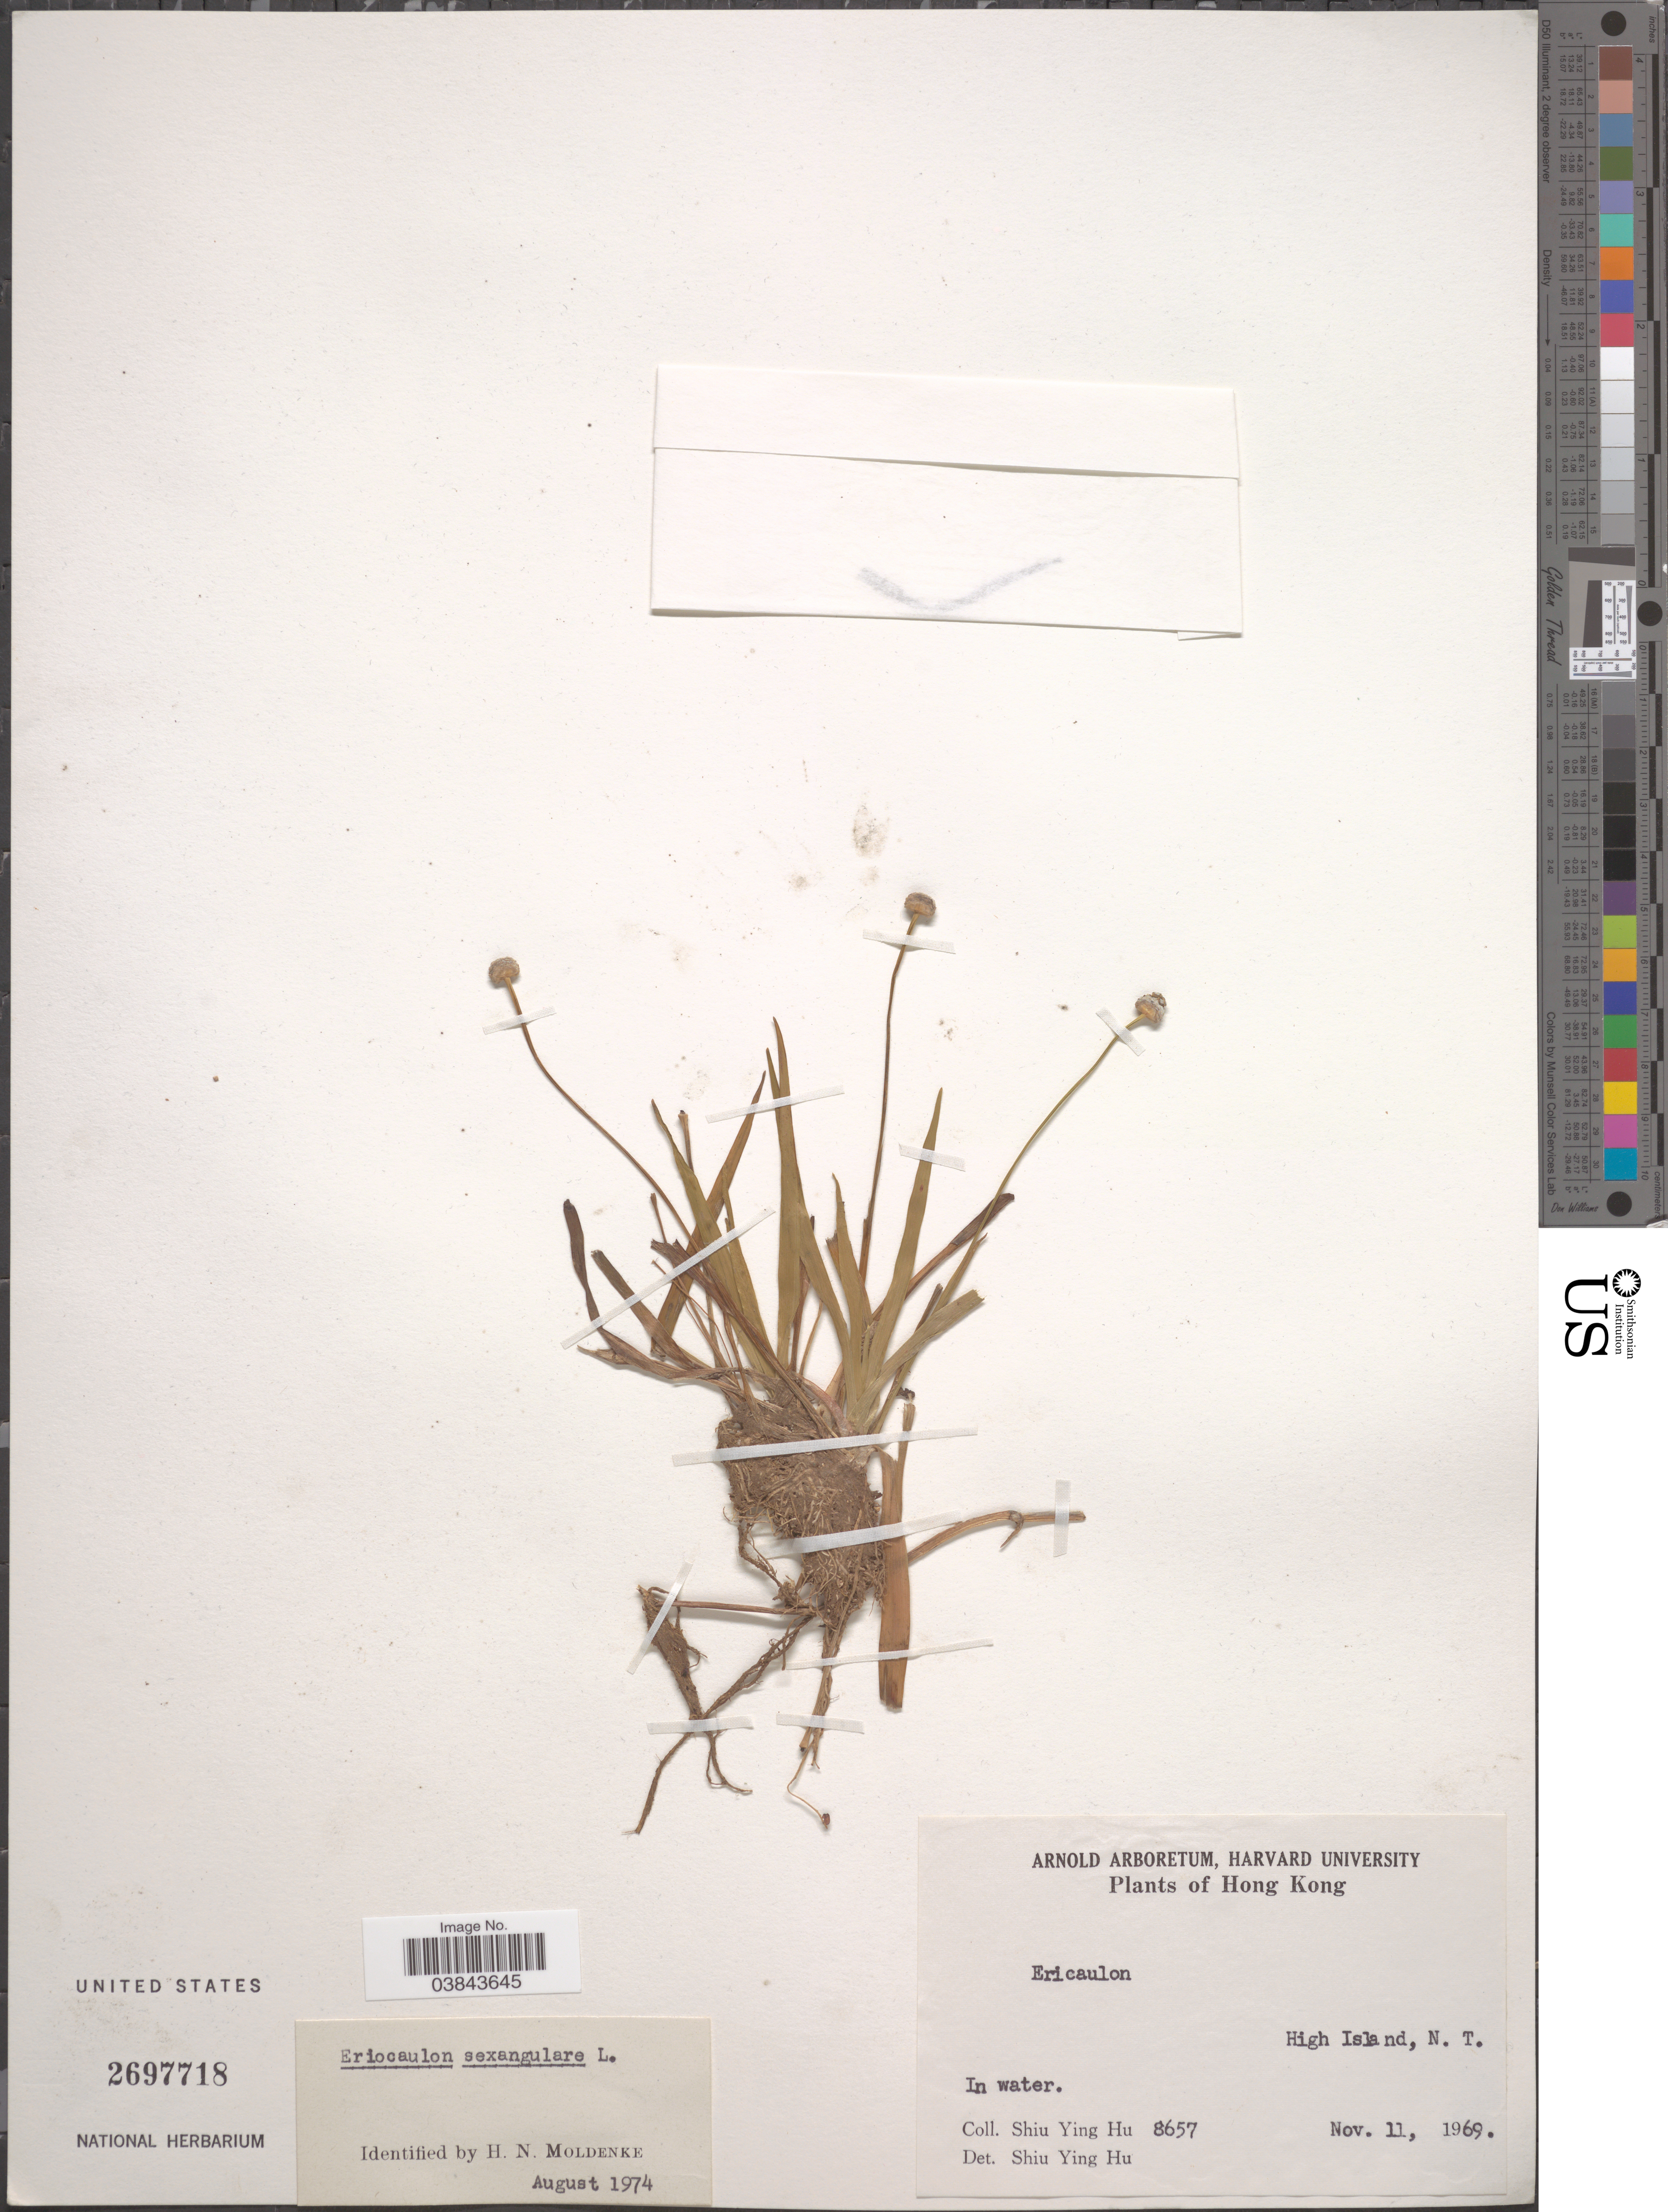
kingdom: Plantae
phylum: Tracheophyta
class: Liliopsida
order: Poales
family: Eriocaulaceae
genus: Eriocaulon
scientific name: Eriocaulon sexangulare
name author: L.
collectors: S. Y. Hu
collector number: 8657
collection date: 1969-11-11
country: China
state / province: Hong Kong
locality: High Island, N. T.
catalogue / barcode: US 2697718